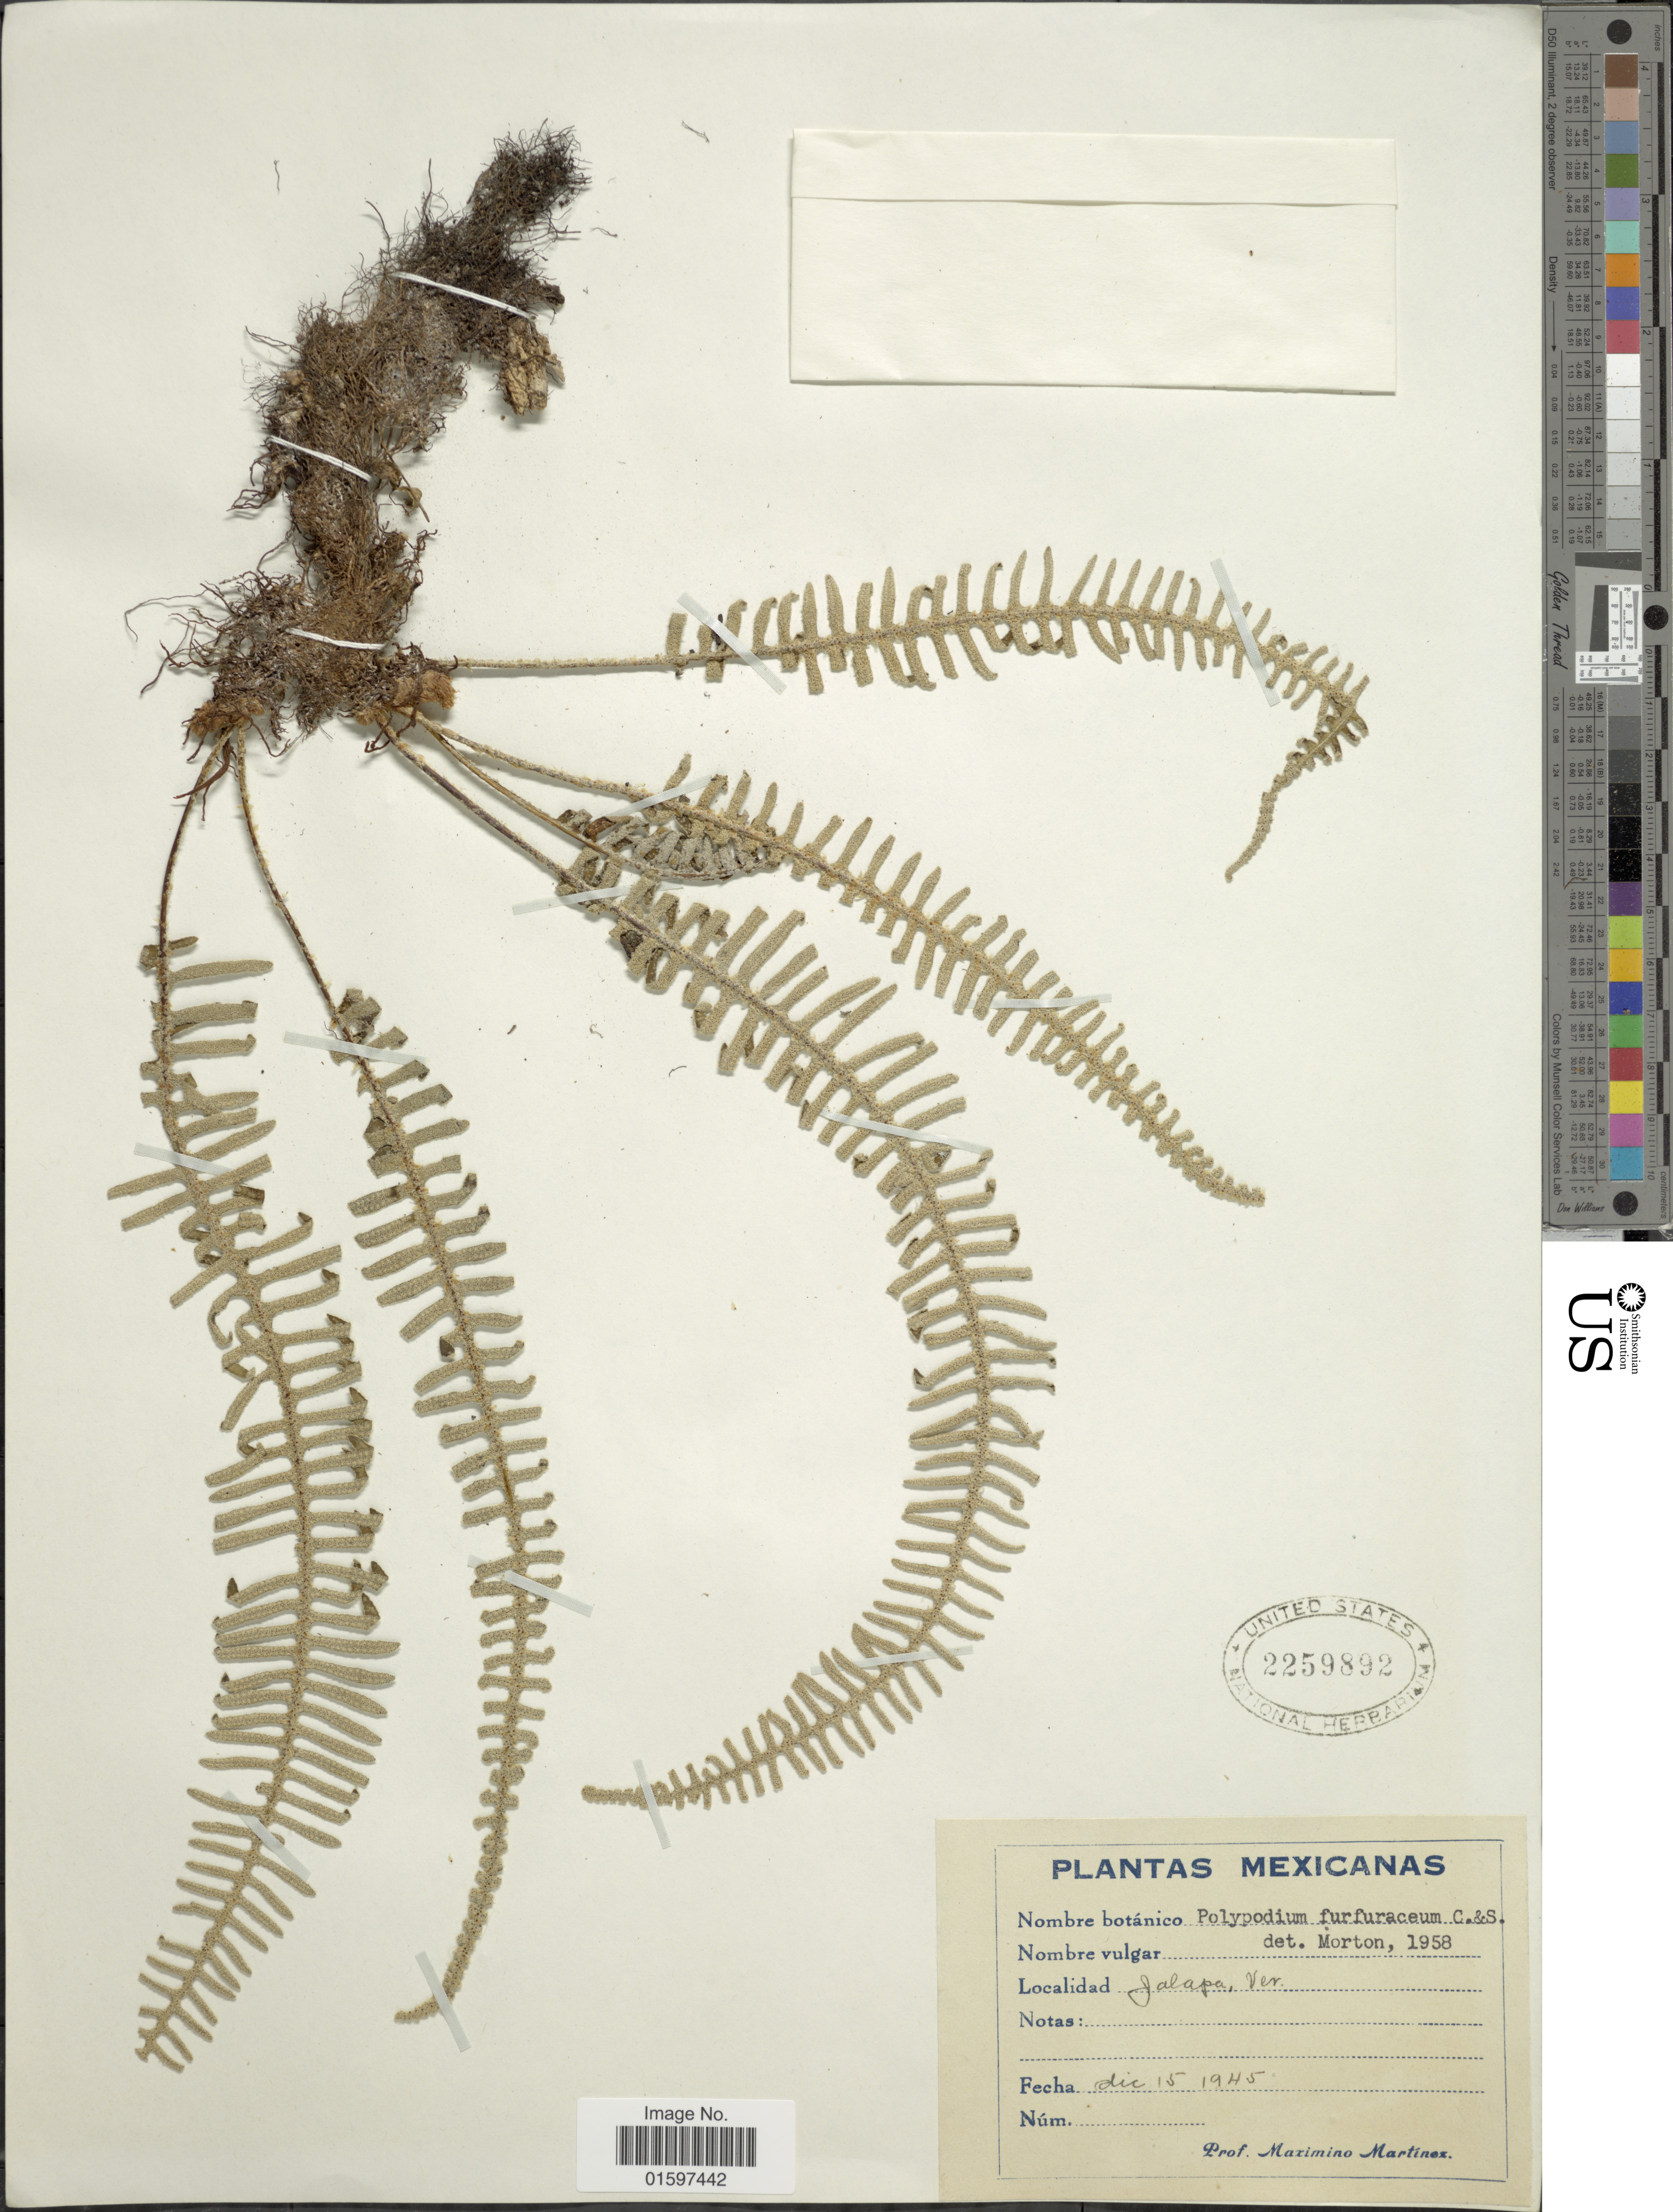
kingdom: Plantae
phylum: Tracheophyta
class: Polypodiopsida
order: Polypodiales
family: Polypodiaceae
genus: Pleopeltis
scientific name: Pleopeltis furfuracea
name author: (Schltdl. & Cham.) A.R. Sm. & Tejero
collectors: M. Martínez M.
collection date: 1945-12-15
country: Mexico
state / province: Veracruz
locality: Jalapa, Ver.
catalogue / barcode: US 2259892